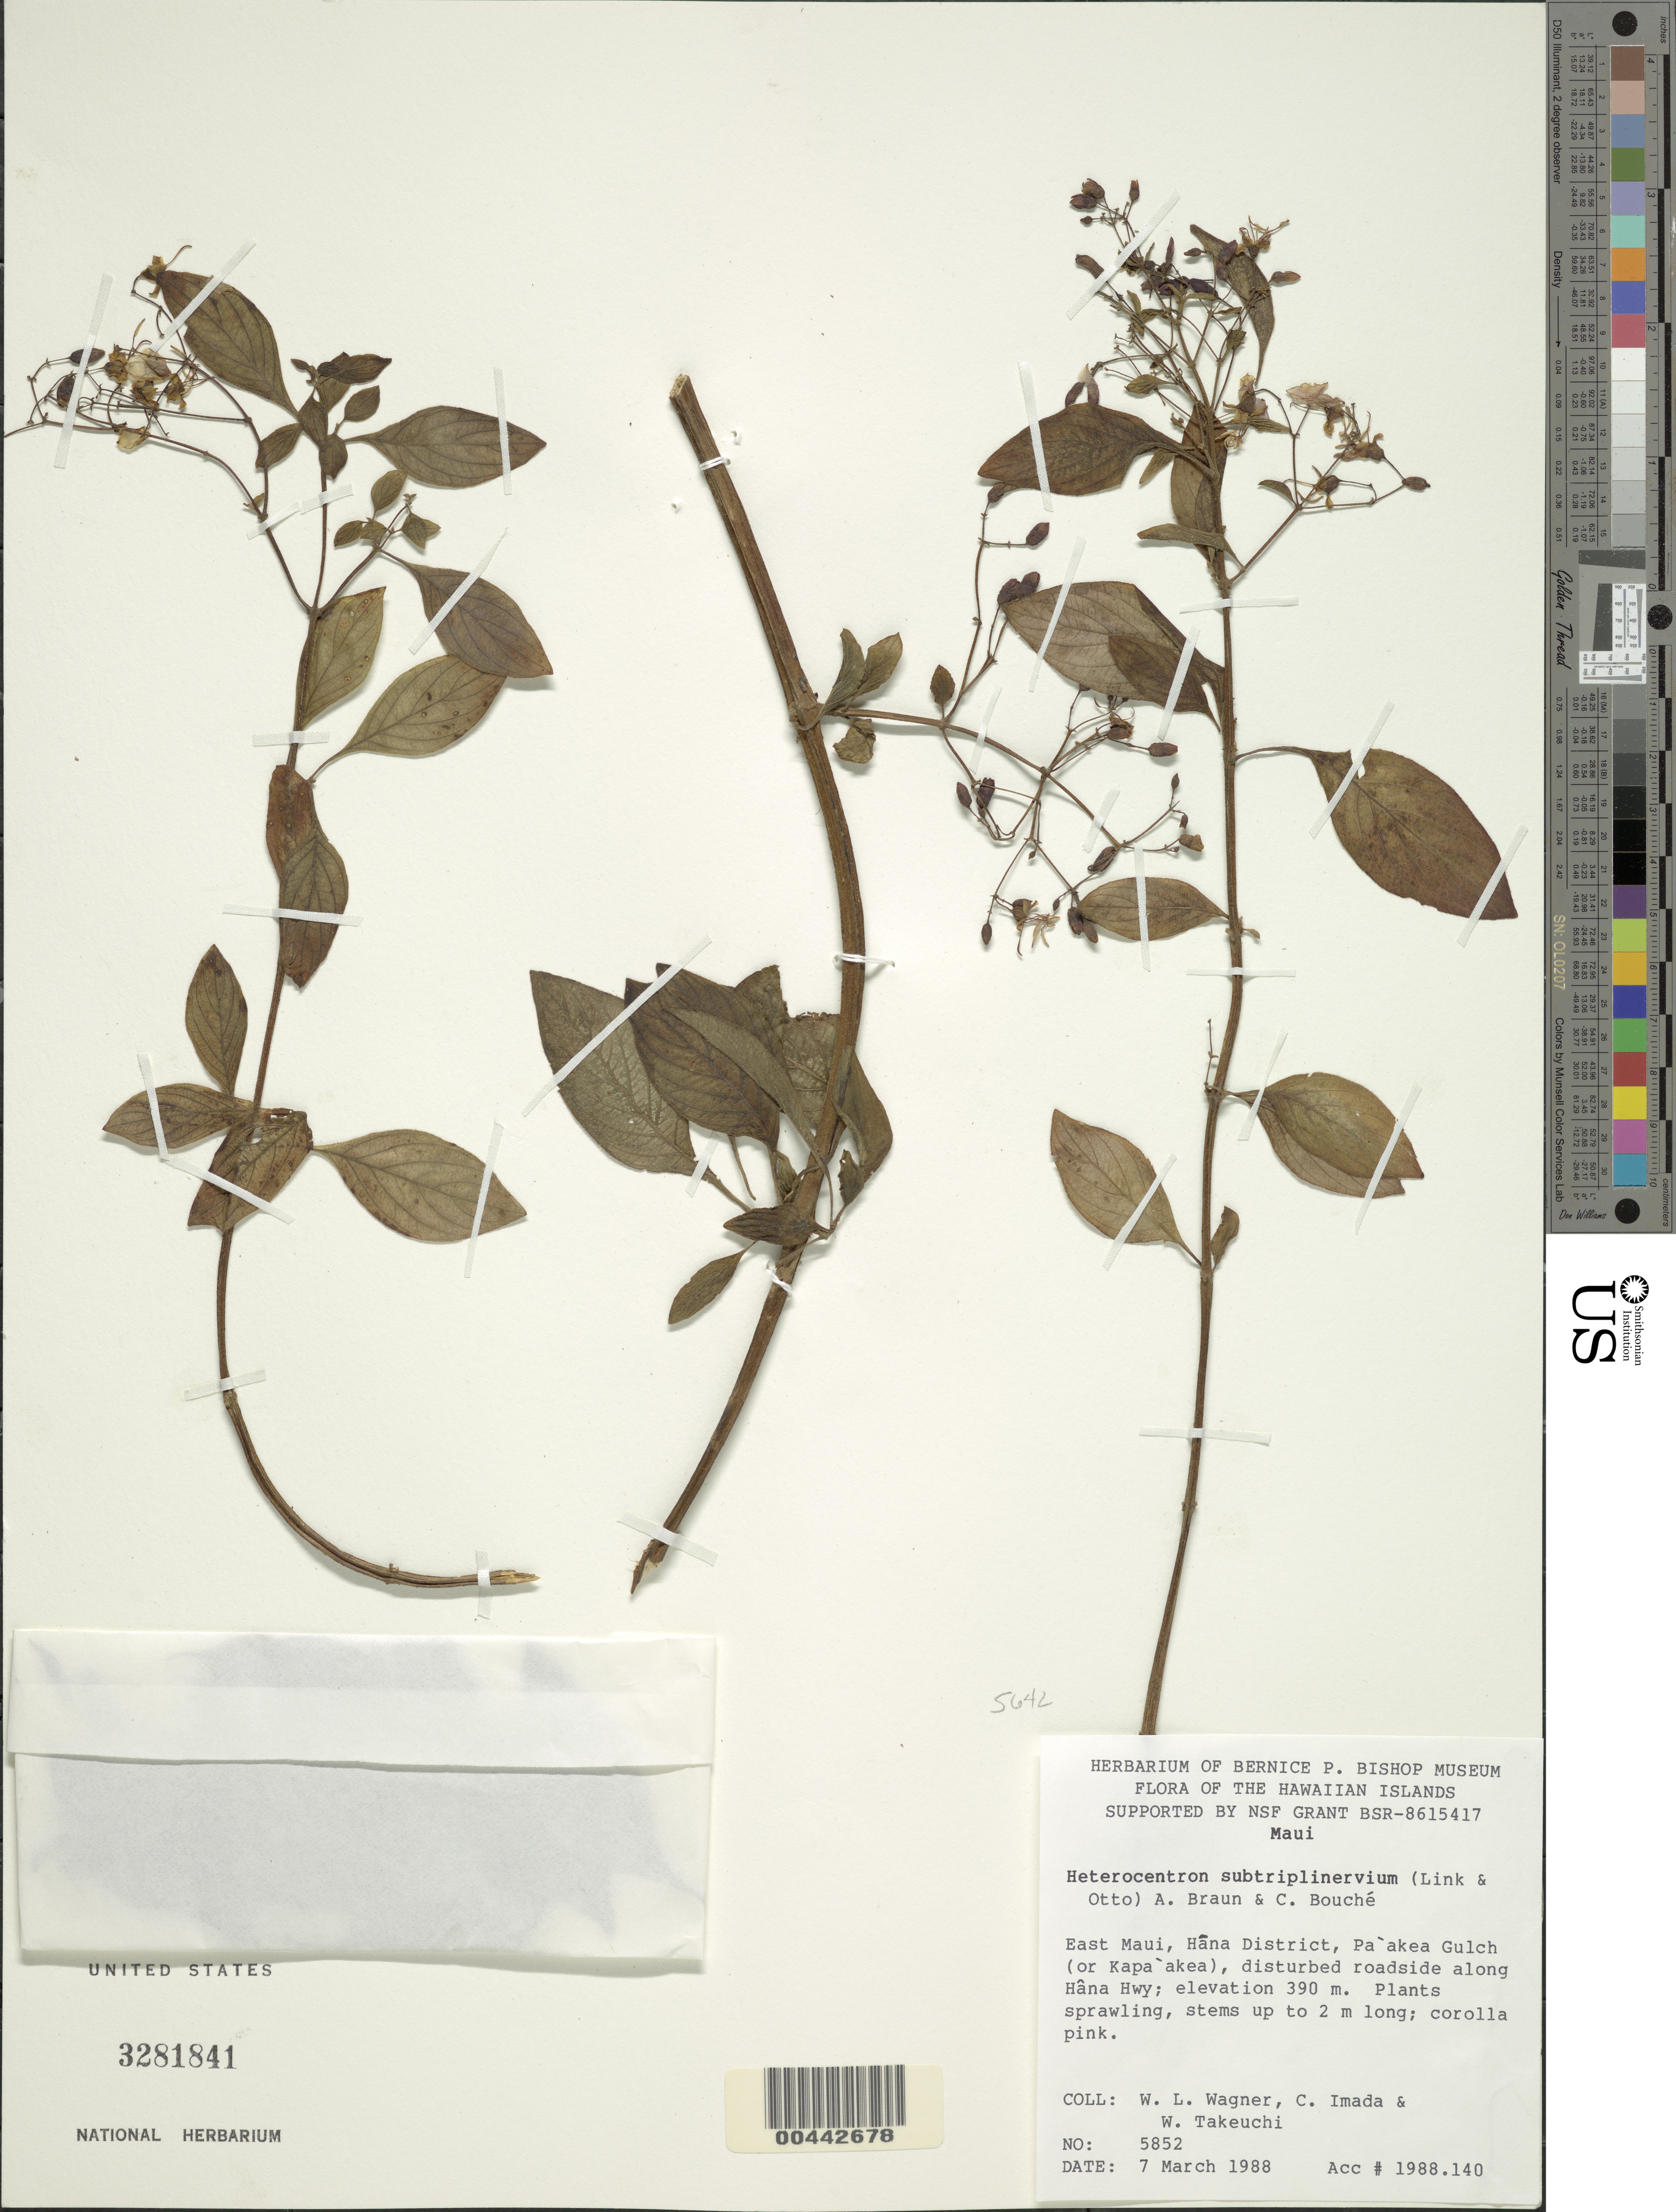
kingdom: Plantae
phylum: Tracheophyta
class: Magnoliopsida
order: Myrtales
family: Melastomataceae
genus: Heterocentron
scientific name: Heterocentron subtriplinervium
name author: (Link & Otto) A. Braun & C.D. Bouché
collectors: W. L. Wagner, C. Imada & W. N. Takeuchi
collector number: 5852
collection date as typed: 7 Mar 1988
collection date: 1988-03-07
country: United States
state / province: Hawaii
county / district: Maui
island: Maui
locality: East Maui, Hana District, Pa'akea Gulch (or Kapa'akea), disturbed roadside along Hana Hwy.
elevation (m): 390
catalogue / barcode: US 3281841